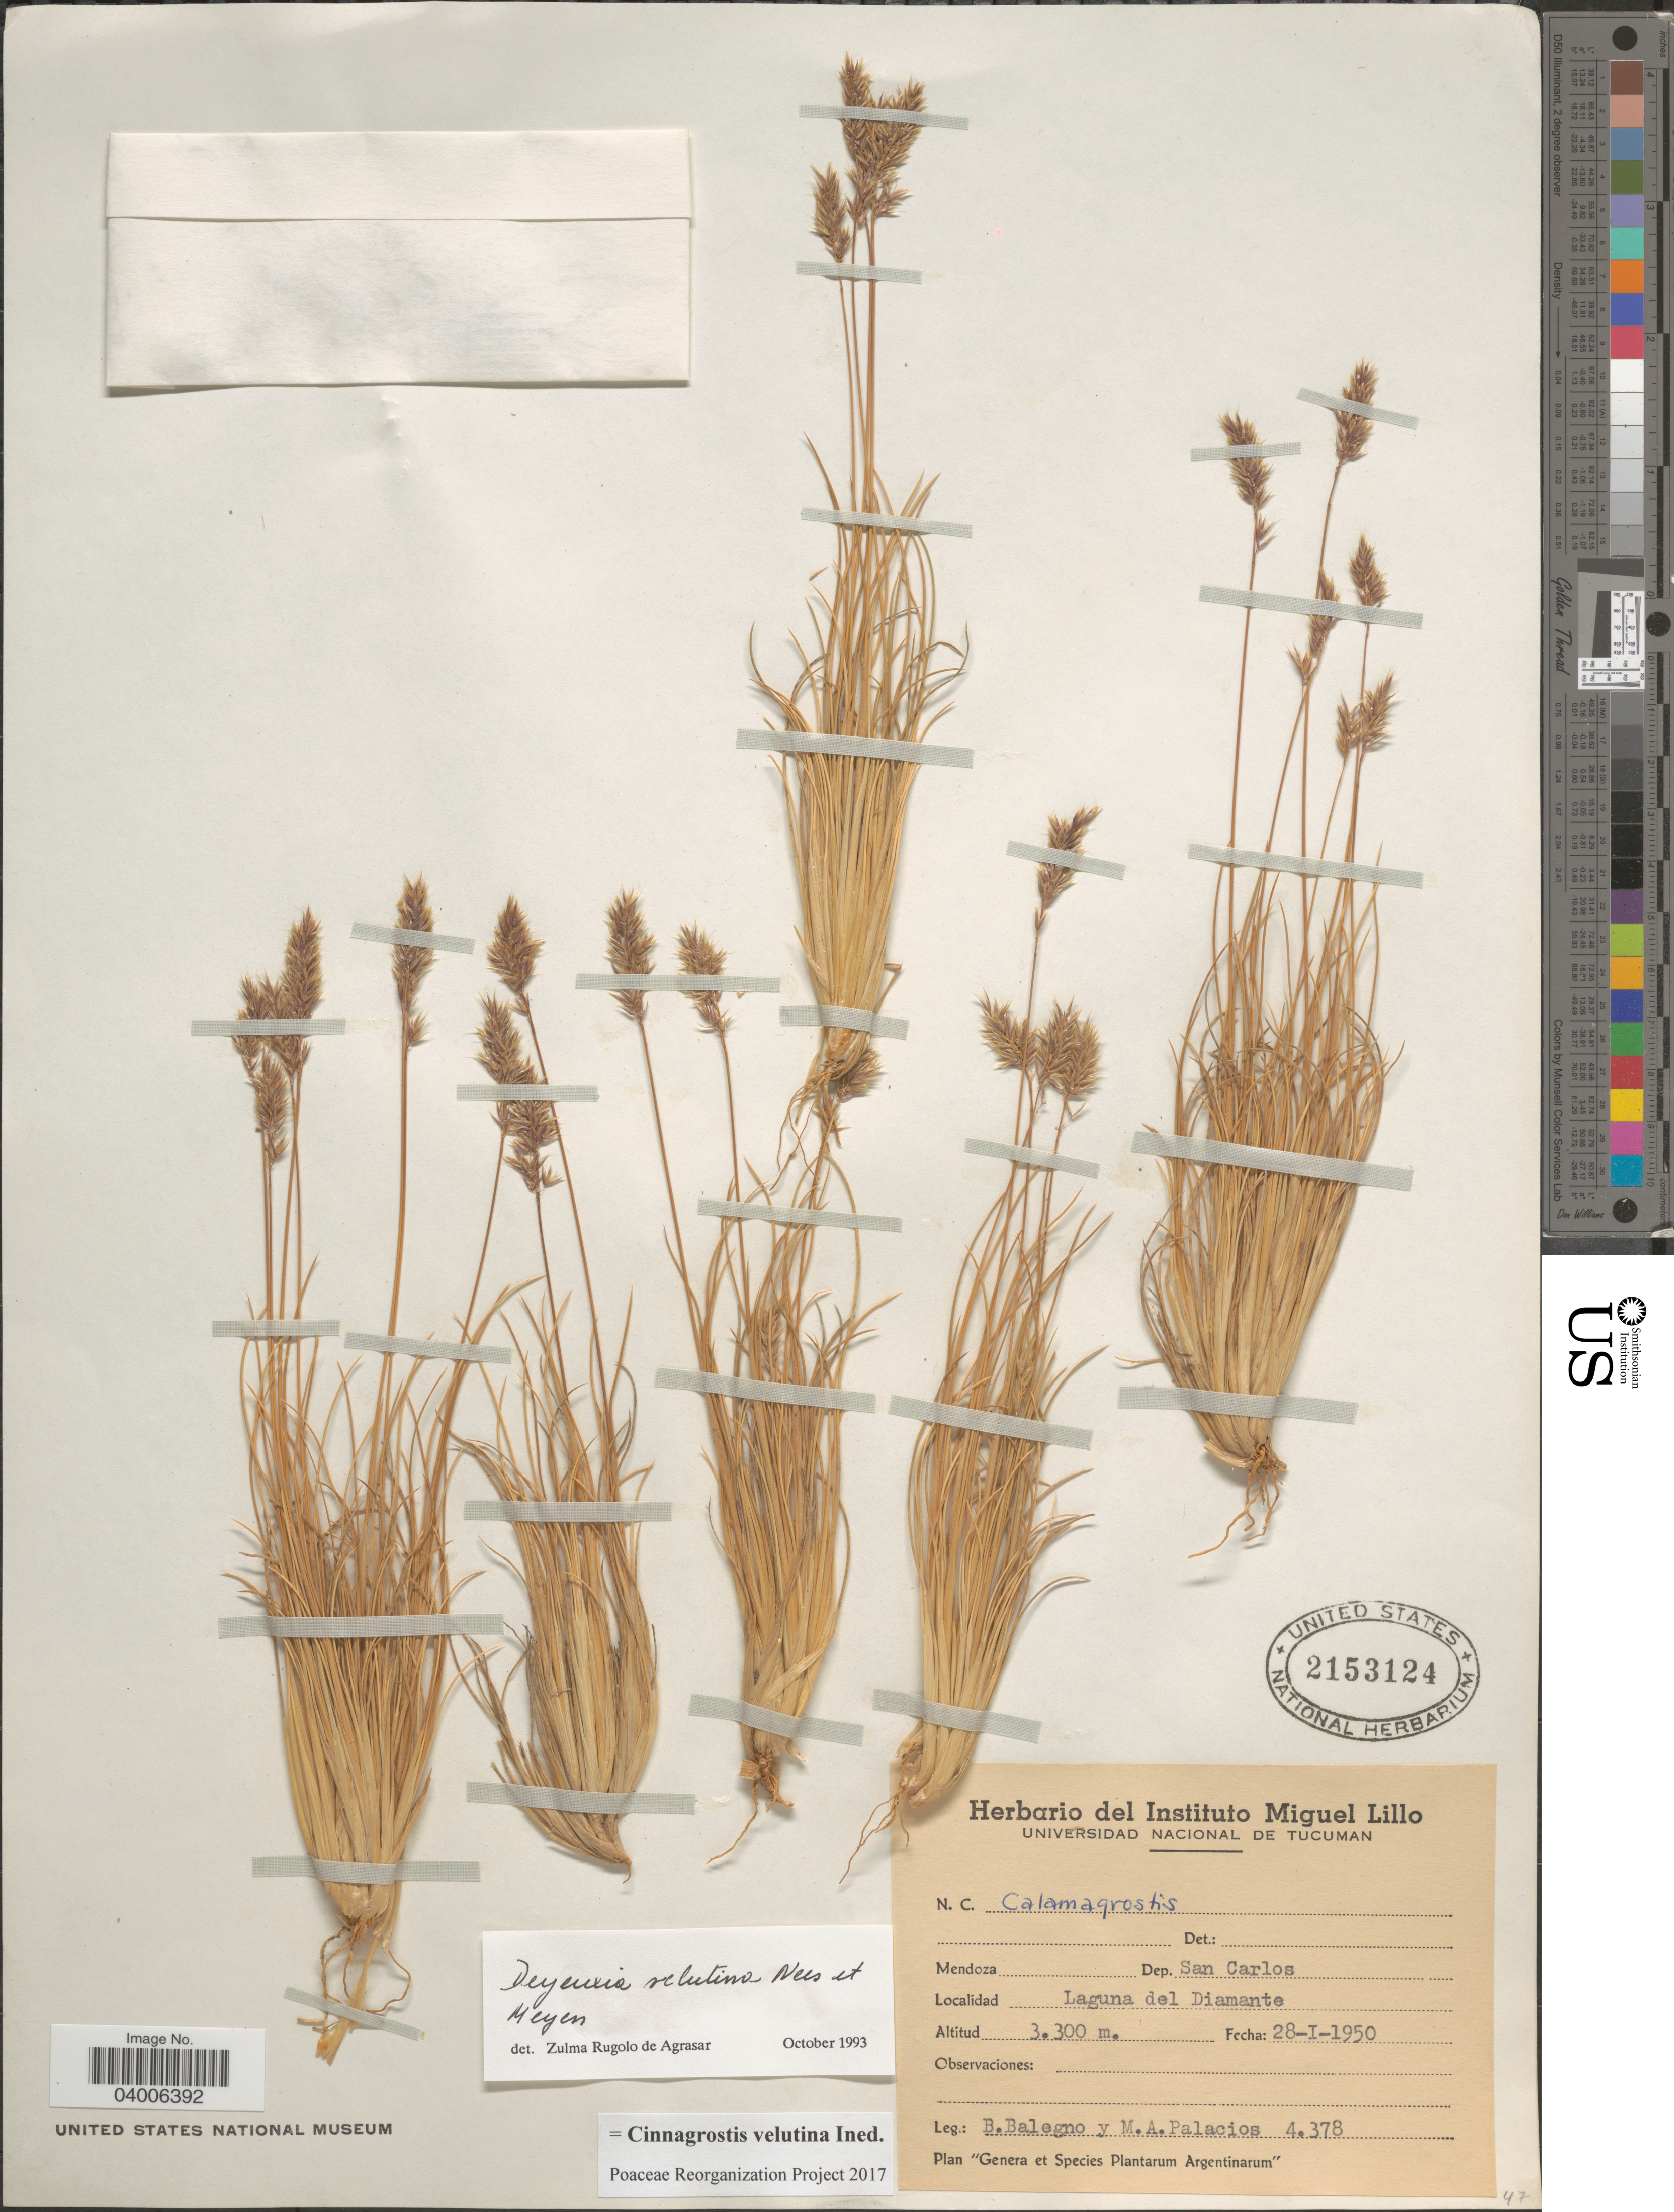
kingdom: Plantae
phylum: Tracheophyta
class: Liliopsida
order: Poales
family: Poaceae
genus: Cinnagrostis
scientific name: Cinnagrostis velutina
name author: (Nees & Meyen) P.M. Peterson et al.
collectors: B. Balegno & M. Palacios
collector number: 4378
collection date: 1950-01-28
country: Argentina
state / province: Tucuman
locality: Dep. San Carlos. Laguna del Diamante.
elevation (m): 3300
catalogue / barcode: US 2153124